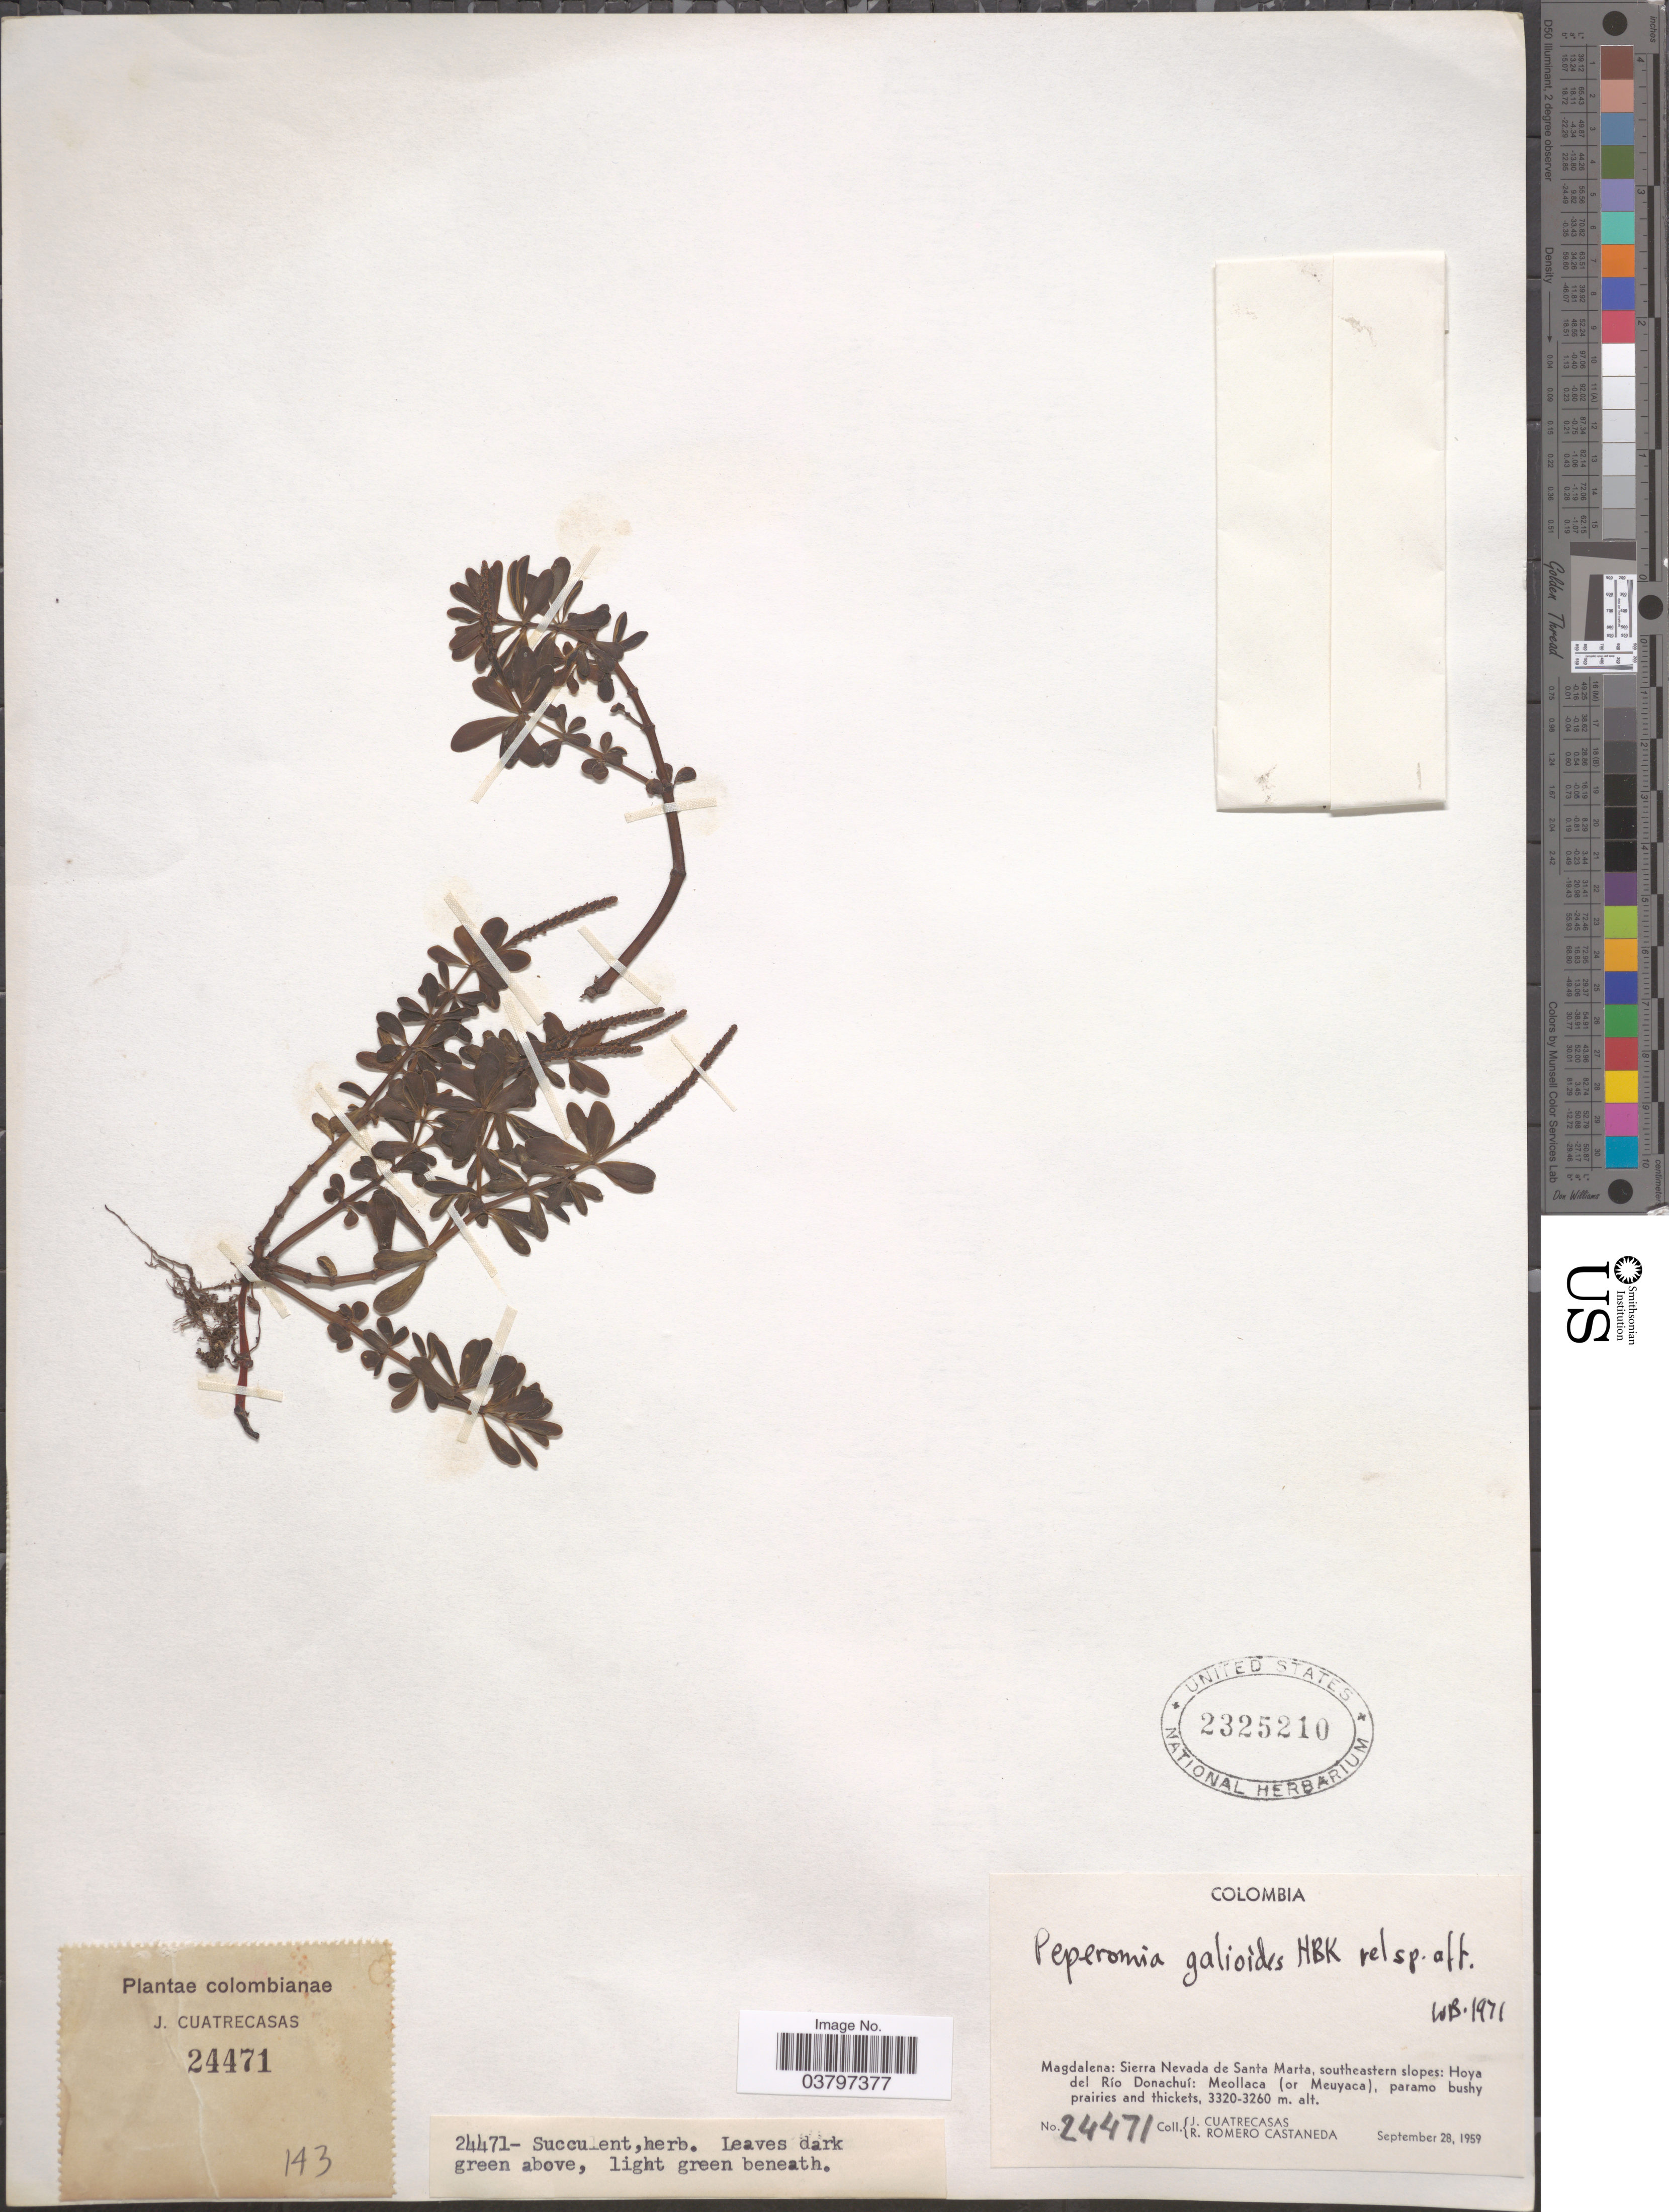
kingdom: Plantae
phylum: Tracheophyta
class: Magnoliopsida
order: Piperales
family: Piperaceae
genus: Peperomia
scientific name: Peperomia galioides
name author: Kunth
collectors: J. Cuatrecasas & R. Romero Castañeda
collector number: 24471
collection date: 1959-09-28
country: Colombia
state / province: Magdalena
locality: Sierra Nevada de Santa Marta, southeastern slopes: Hoya del Río Donachuí: Meollaca (or Meuyaca).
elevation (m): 3260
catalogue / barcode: US 2325210